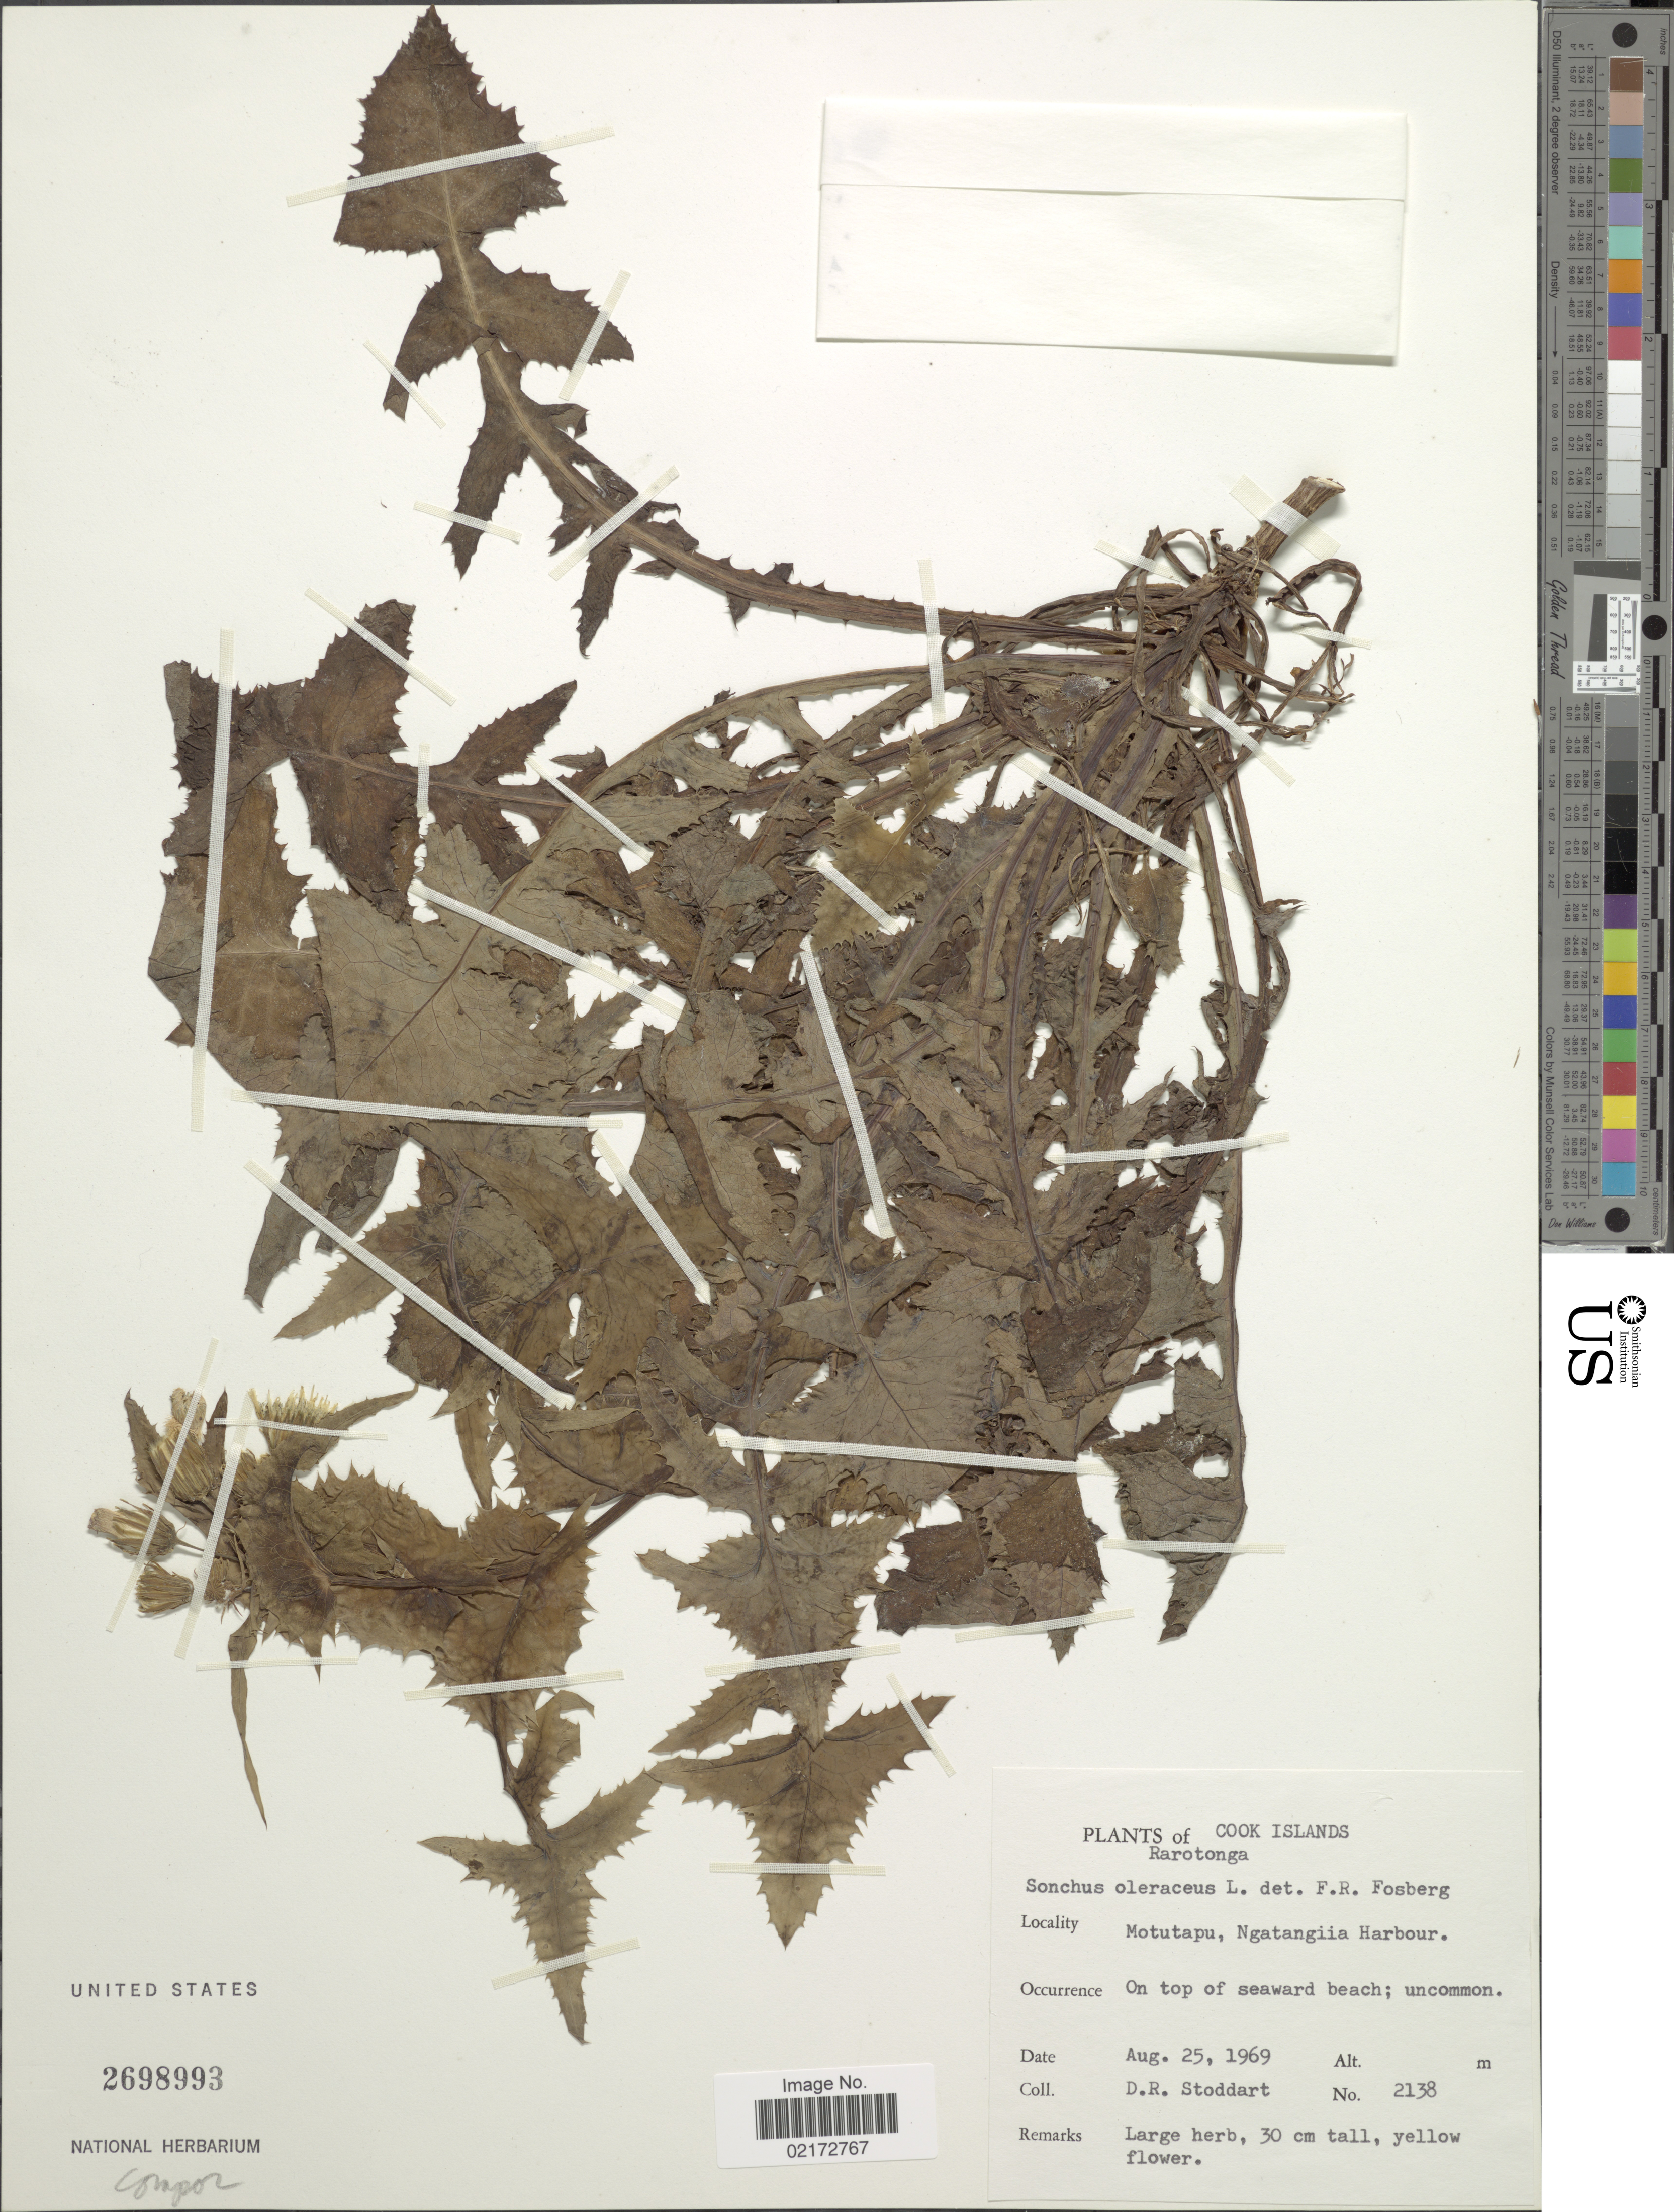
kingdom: Plantae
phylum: Tracheophyta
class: Magnoliopsida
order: Asterales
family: Asteraceae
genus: Sonchus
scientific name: Sonchus oleraceus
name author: L.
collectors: D. R. Stoddart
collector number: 2138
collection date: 1969-08-25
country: Cook Islands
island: Rarotonga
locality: Rarotonga. Motutapu, Ngatangiia Harbour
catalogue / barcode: US 2698993